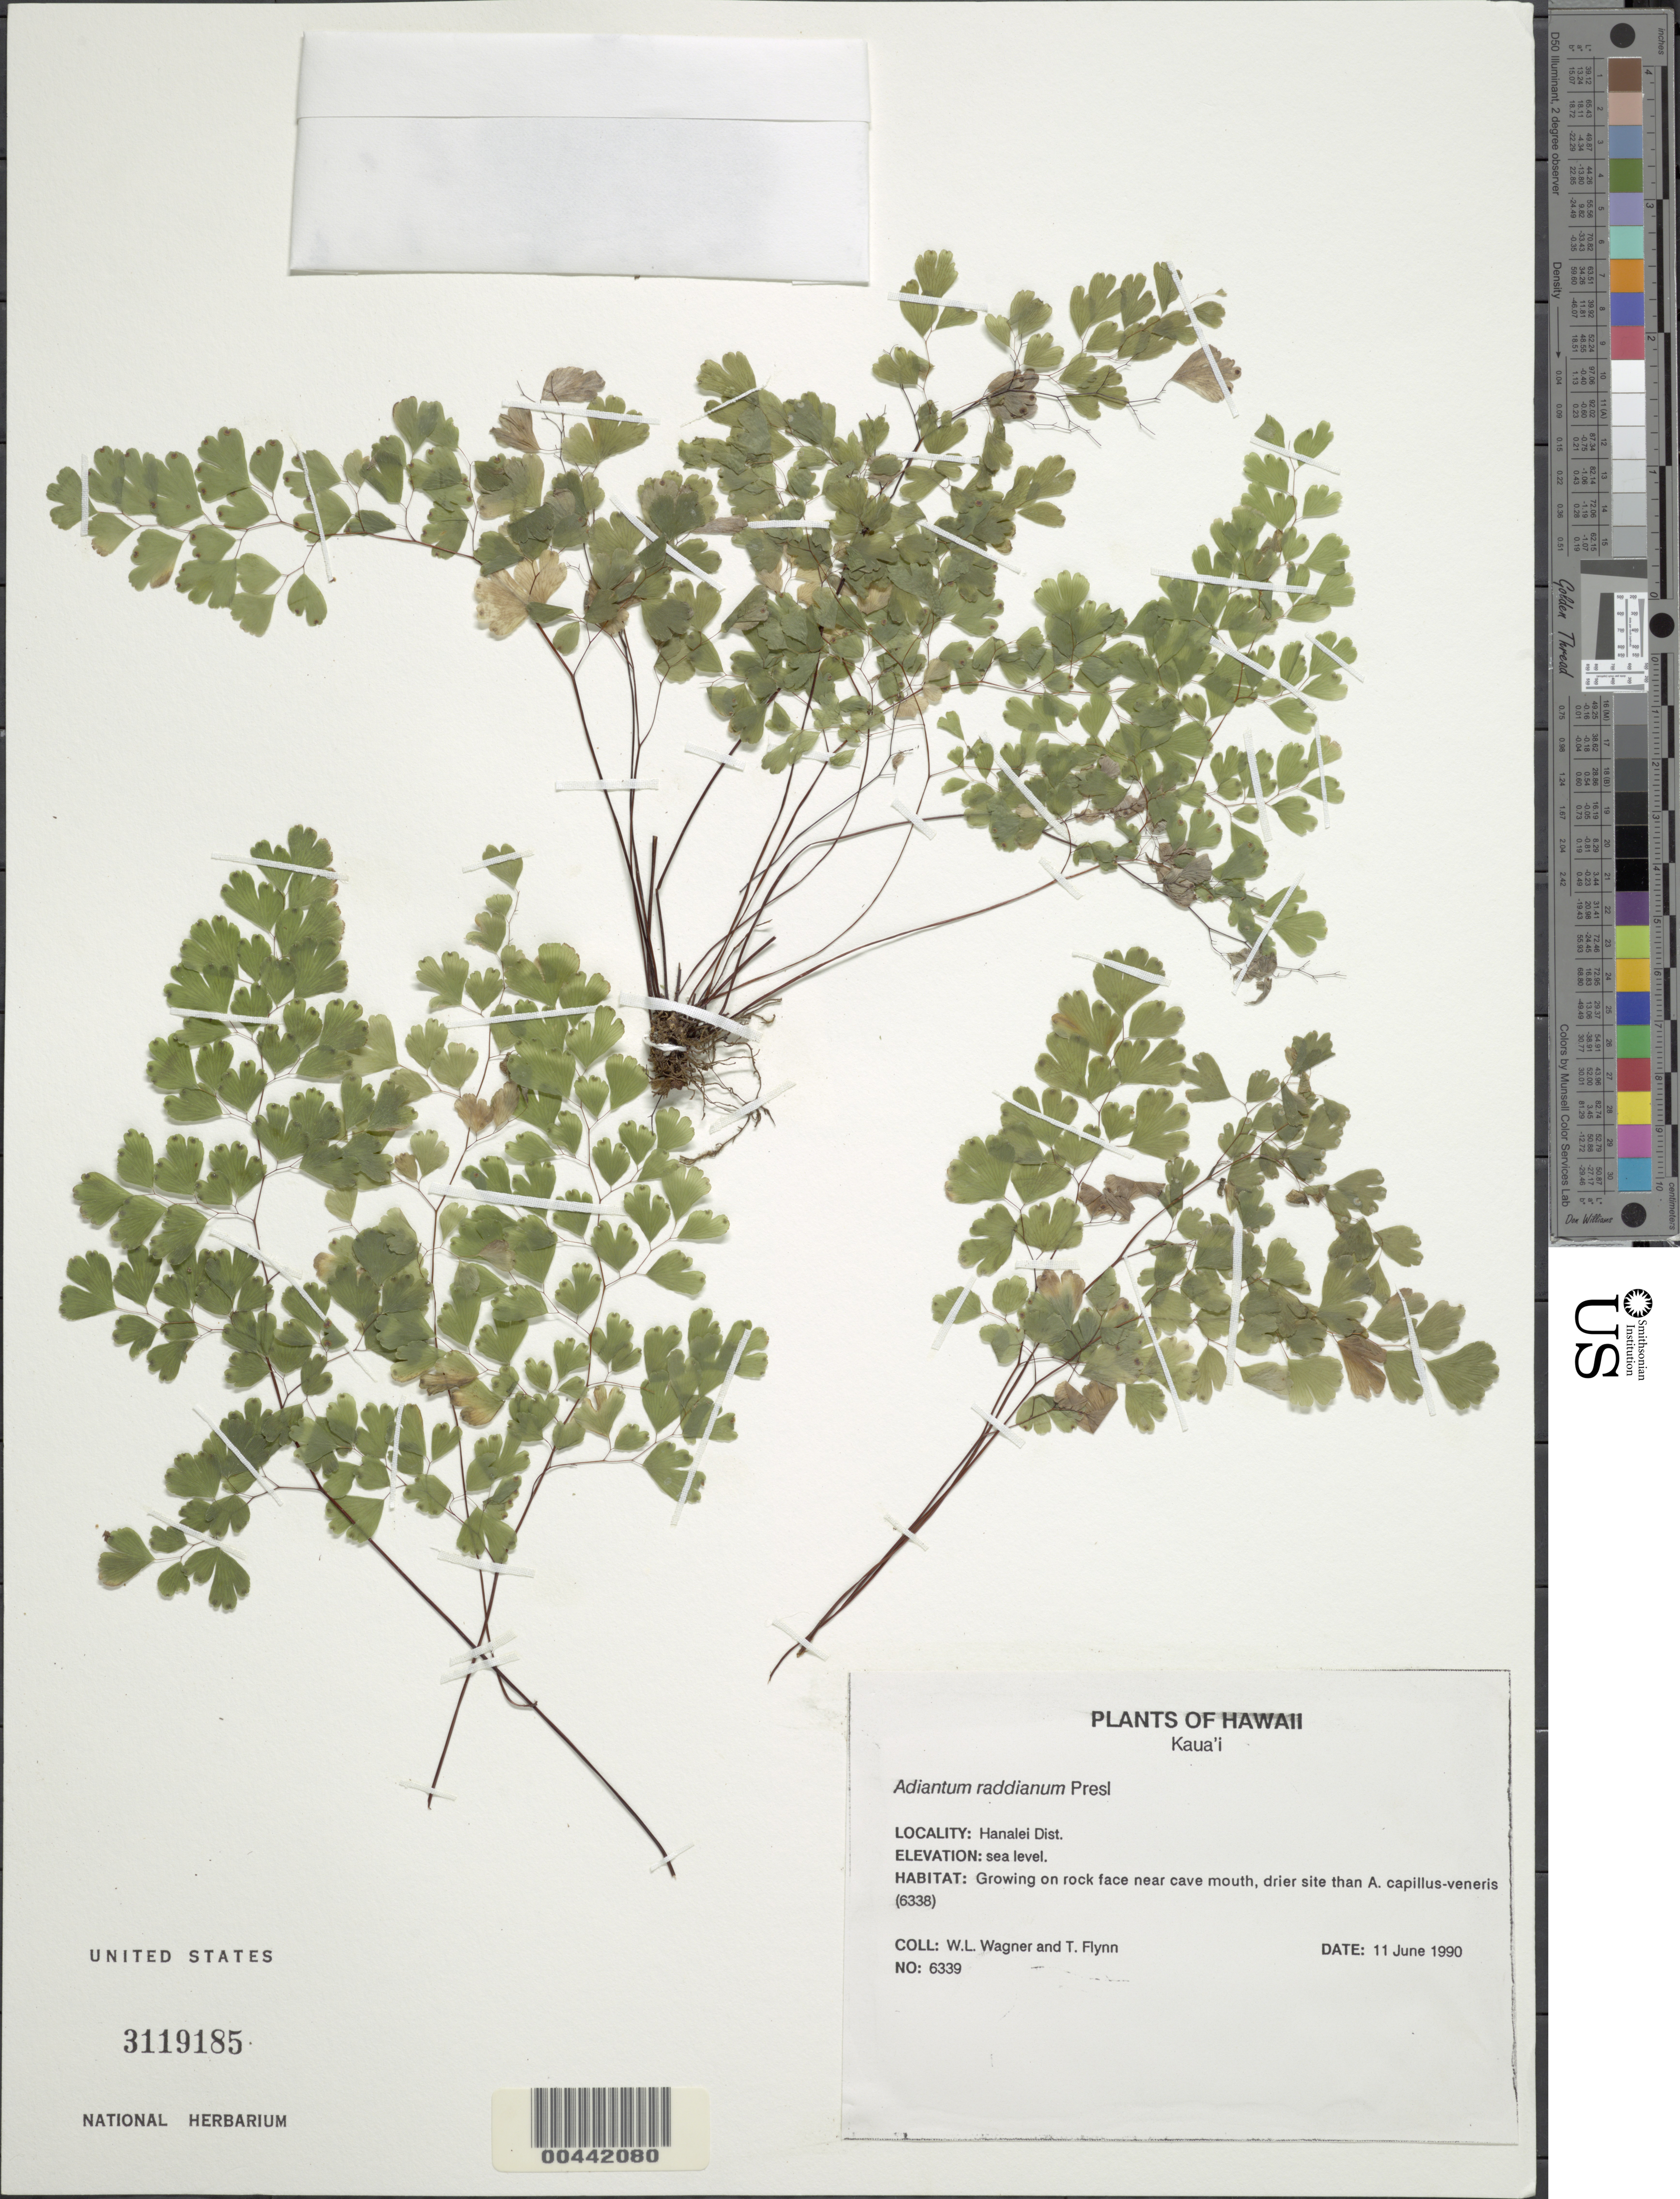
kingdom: Plantae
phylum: Tracheophyta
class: Polypodiopsida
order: Polypodiales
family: Pteridaceae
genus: Adiantum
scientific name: Adiantum raddianum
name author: C. Presl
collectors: W. L. Wagner & T. W. Flynn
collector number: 6339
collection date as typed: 11 Jun 1990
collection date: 1990-06-11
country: United States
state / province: Hawaii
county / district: Kauai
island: Kaua'i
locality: Hanalei Dist.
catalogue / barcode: US 3119185